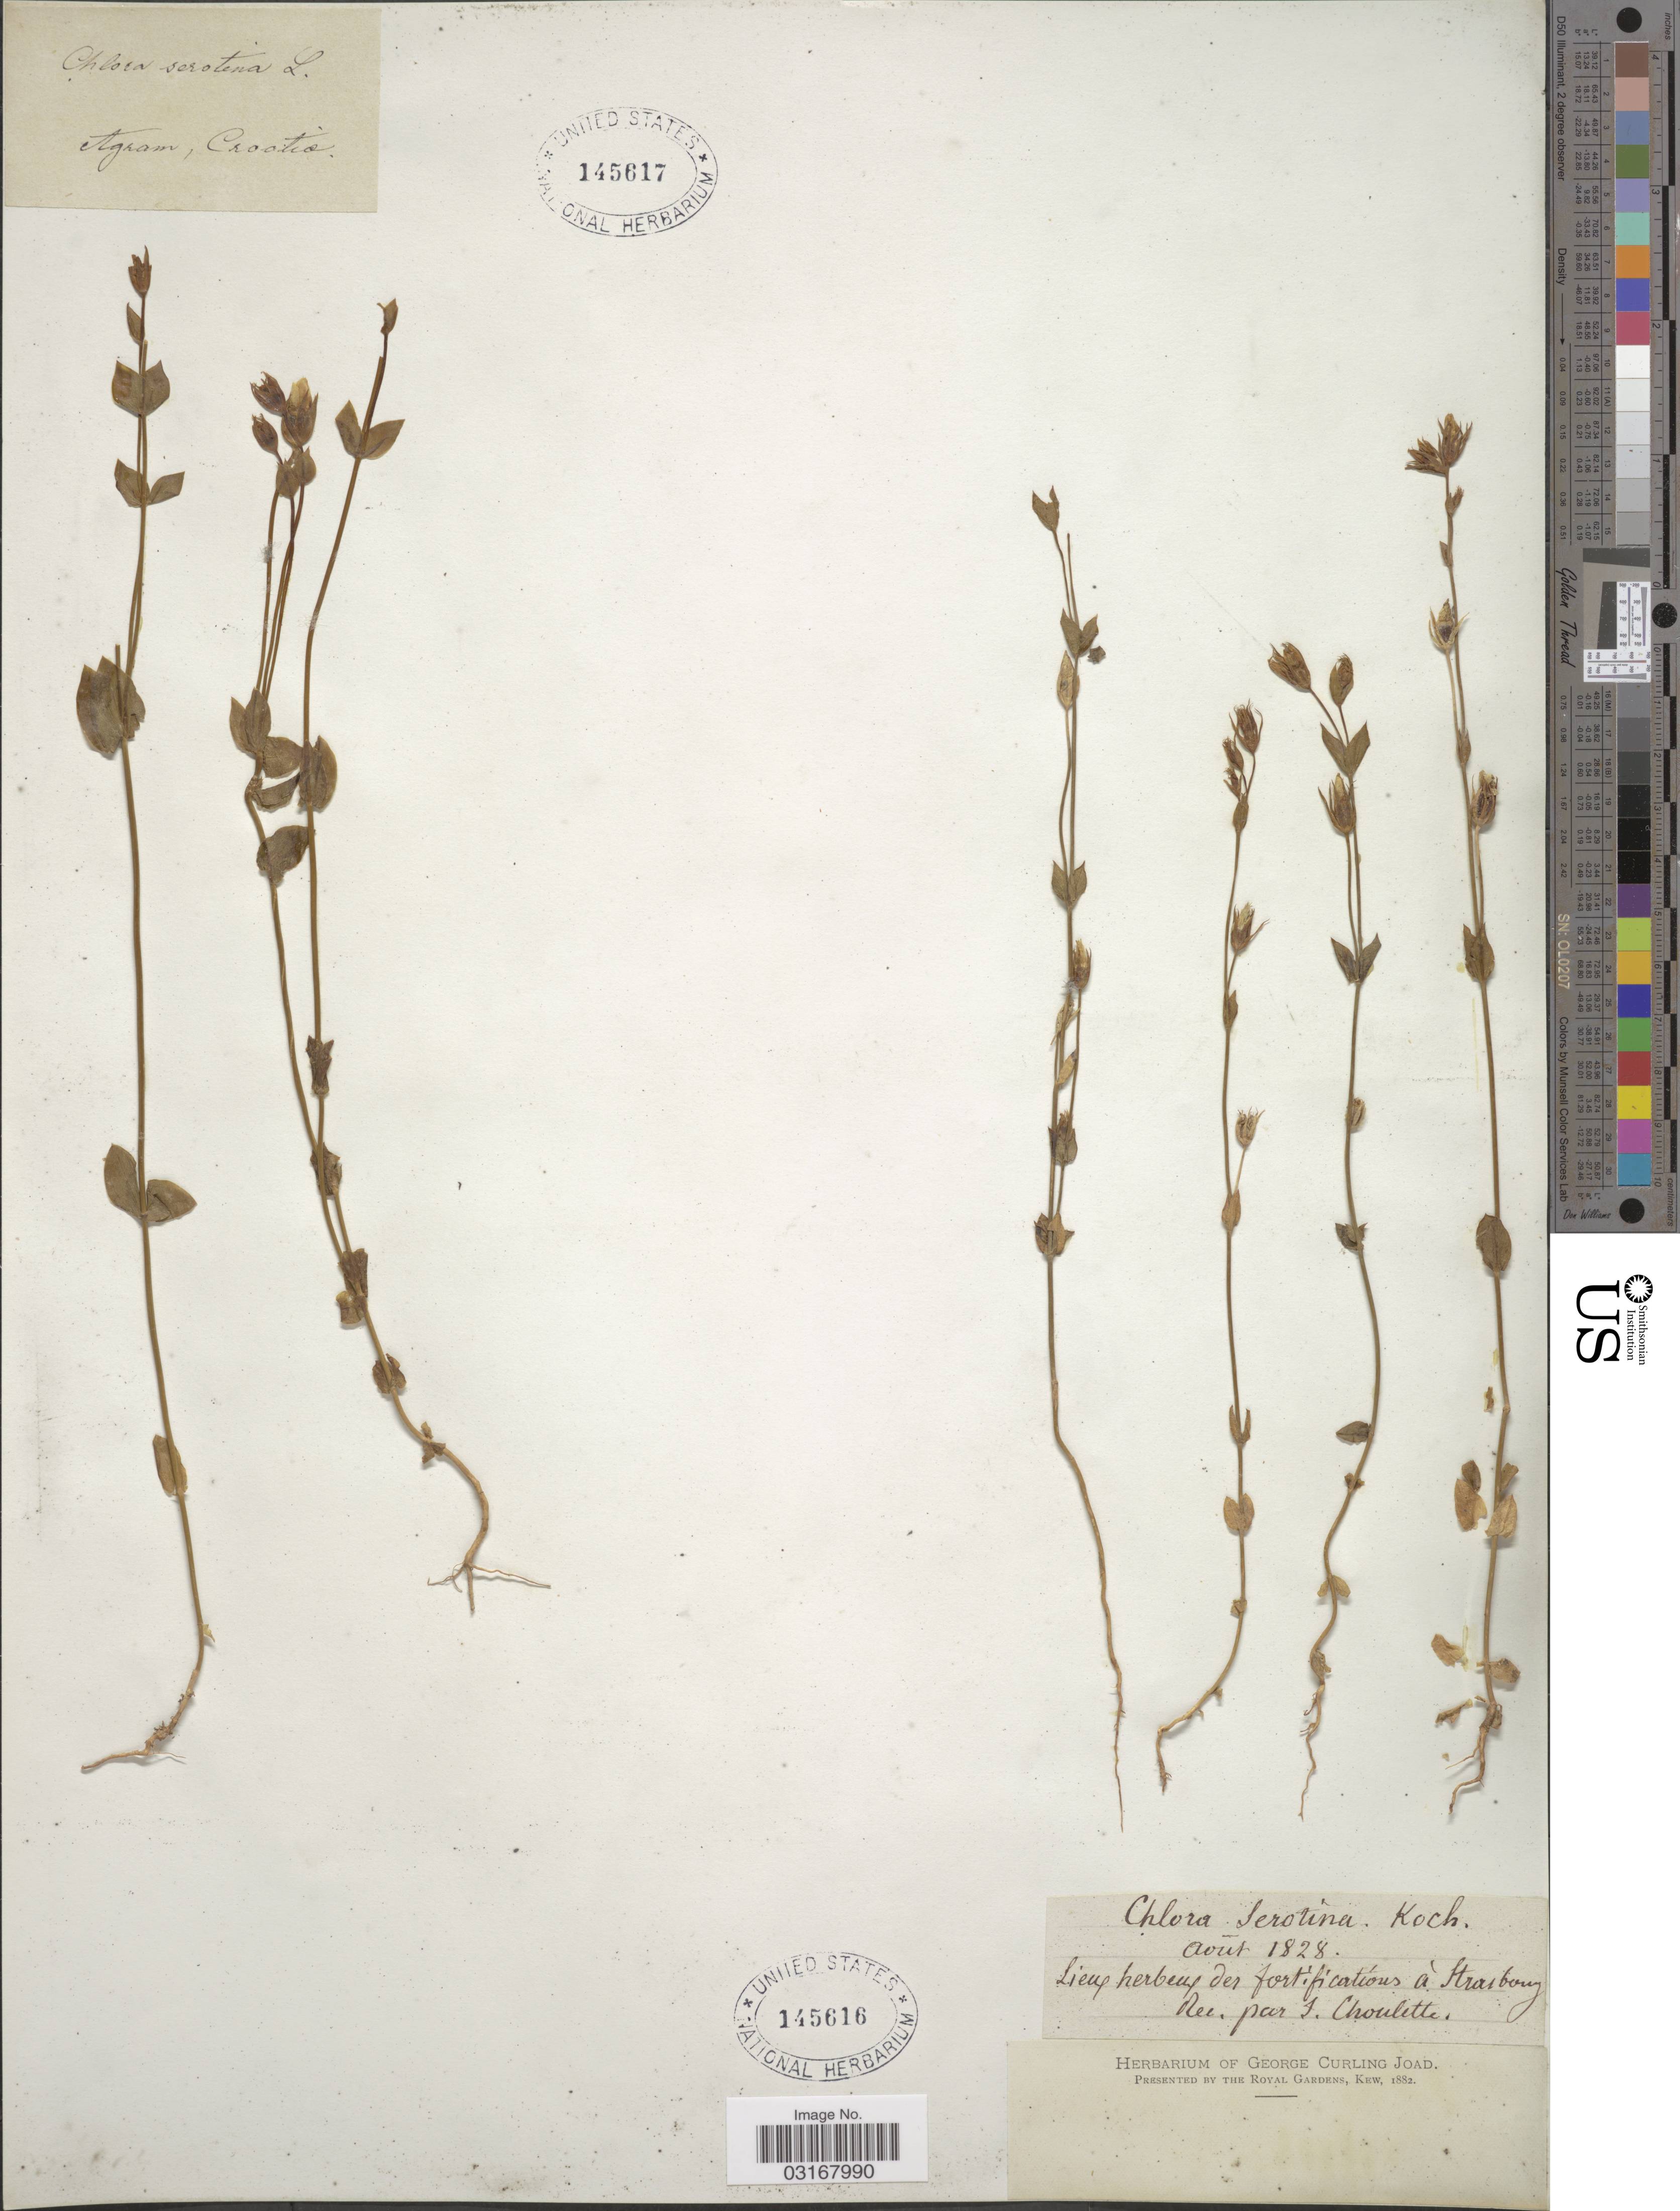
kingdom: Plantae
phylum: Tracheophyta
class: Magnoliopsida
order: Gentianales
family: Gentianaceae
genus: Chlora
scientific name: Chlora serotina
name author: W.D.J. Koch ex Rchb.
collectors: J. Choulette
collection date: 1828-08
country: France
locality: Lieux herbeux der fortificatious à Strasbourg.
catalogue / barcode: US 145616